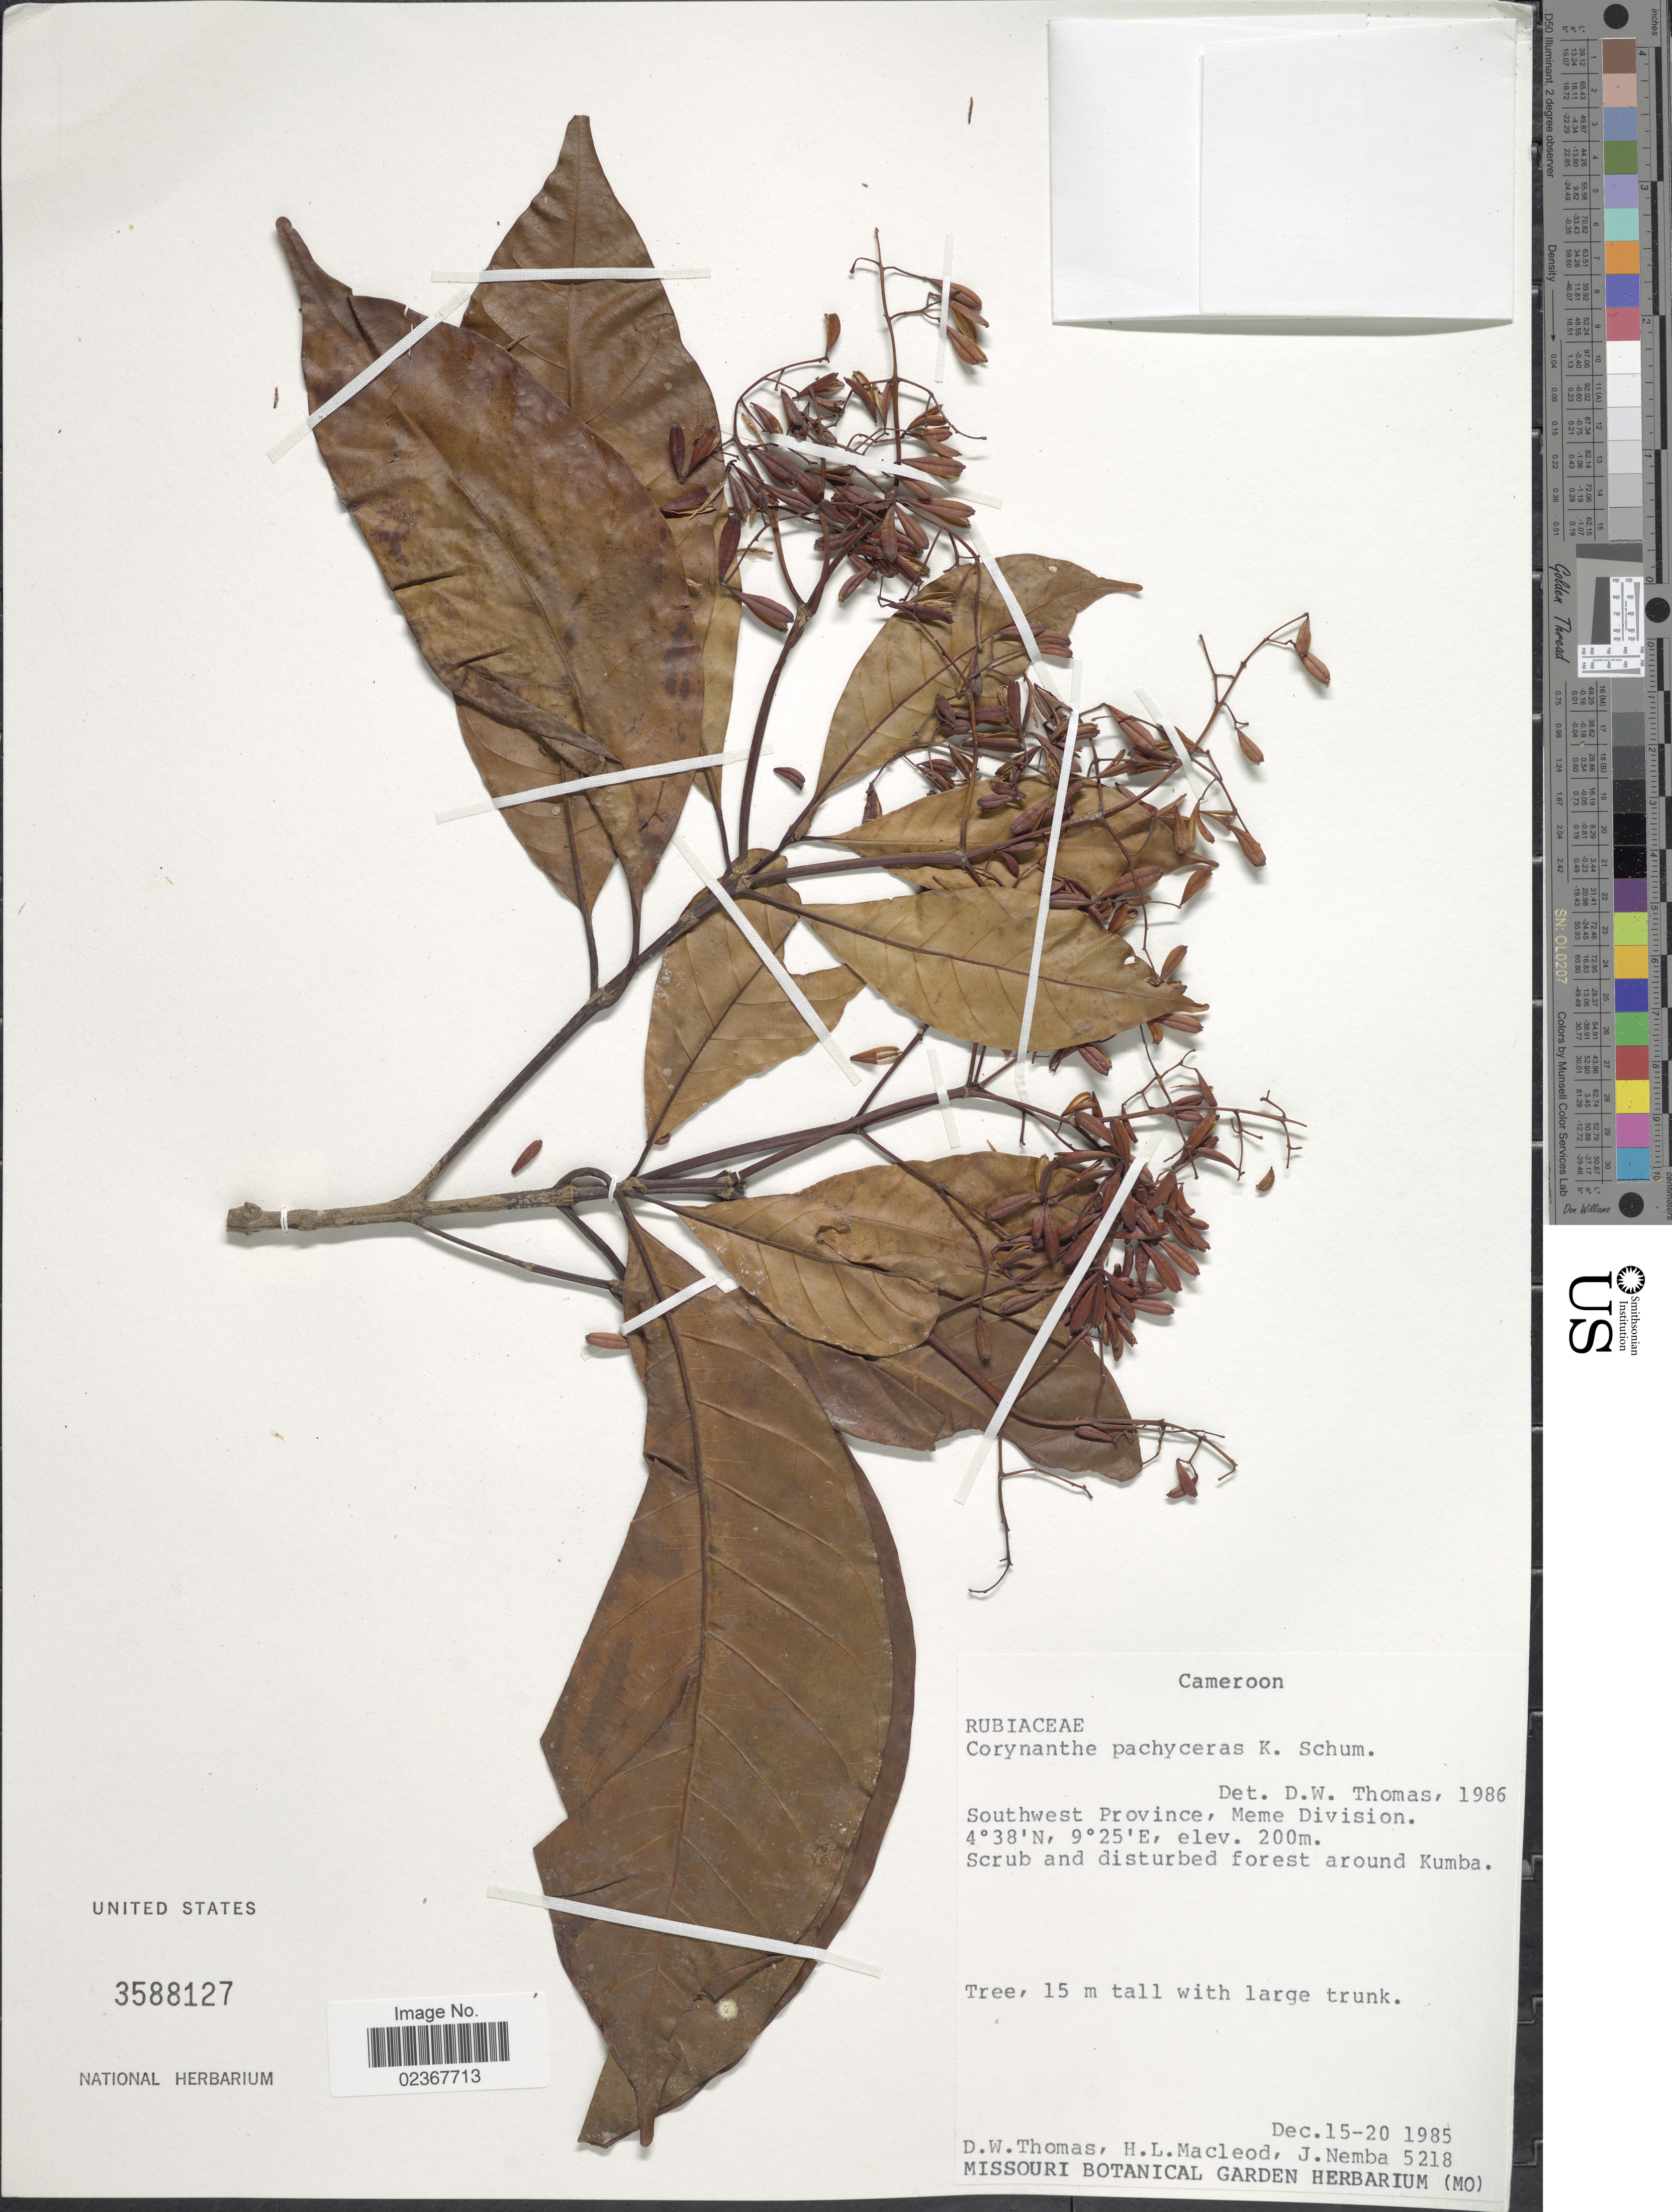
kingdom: Plantae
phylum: Tracheophyta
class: Magnoliopsida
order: Gentianales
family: Rubiaceae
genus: Corynanthe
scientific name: Corynanthe pachyceras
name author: K. Schum.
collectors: D. W. Thomas, H. Macleod & J. Nemba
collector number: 5218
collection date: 1985-12-15/1985-12-20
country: Cameroon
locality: Southwest Province, Meme Division. Scrub and disturbed forest around Kumba.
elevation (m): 200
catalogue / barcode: US 3588127